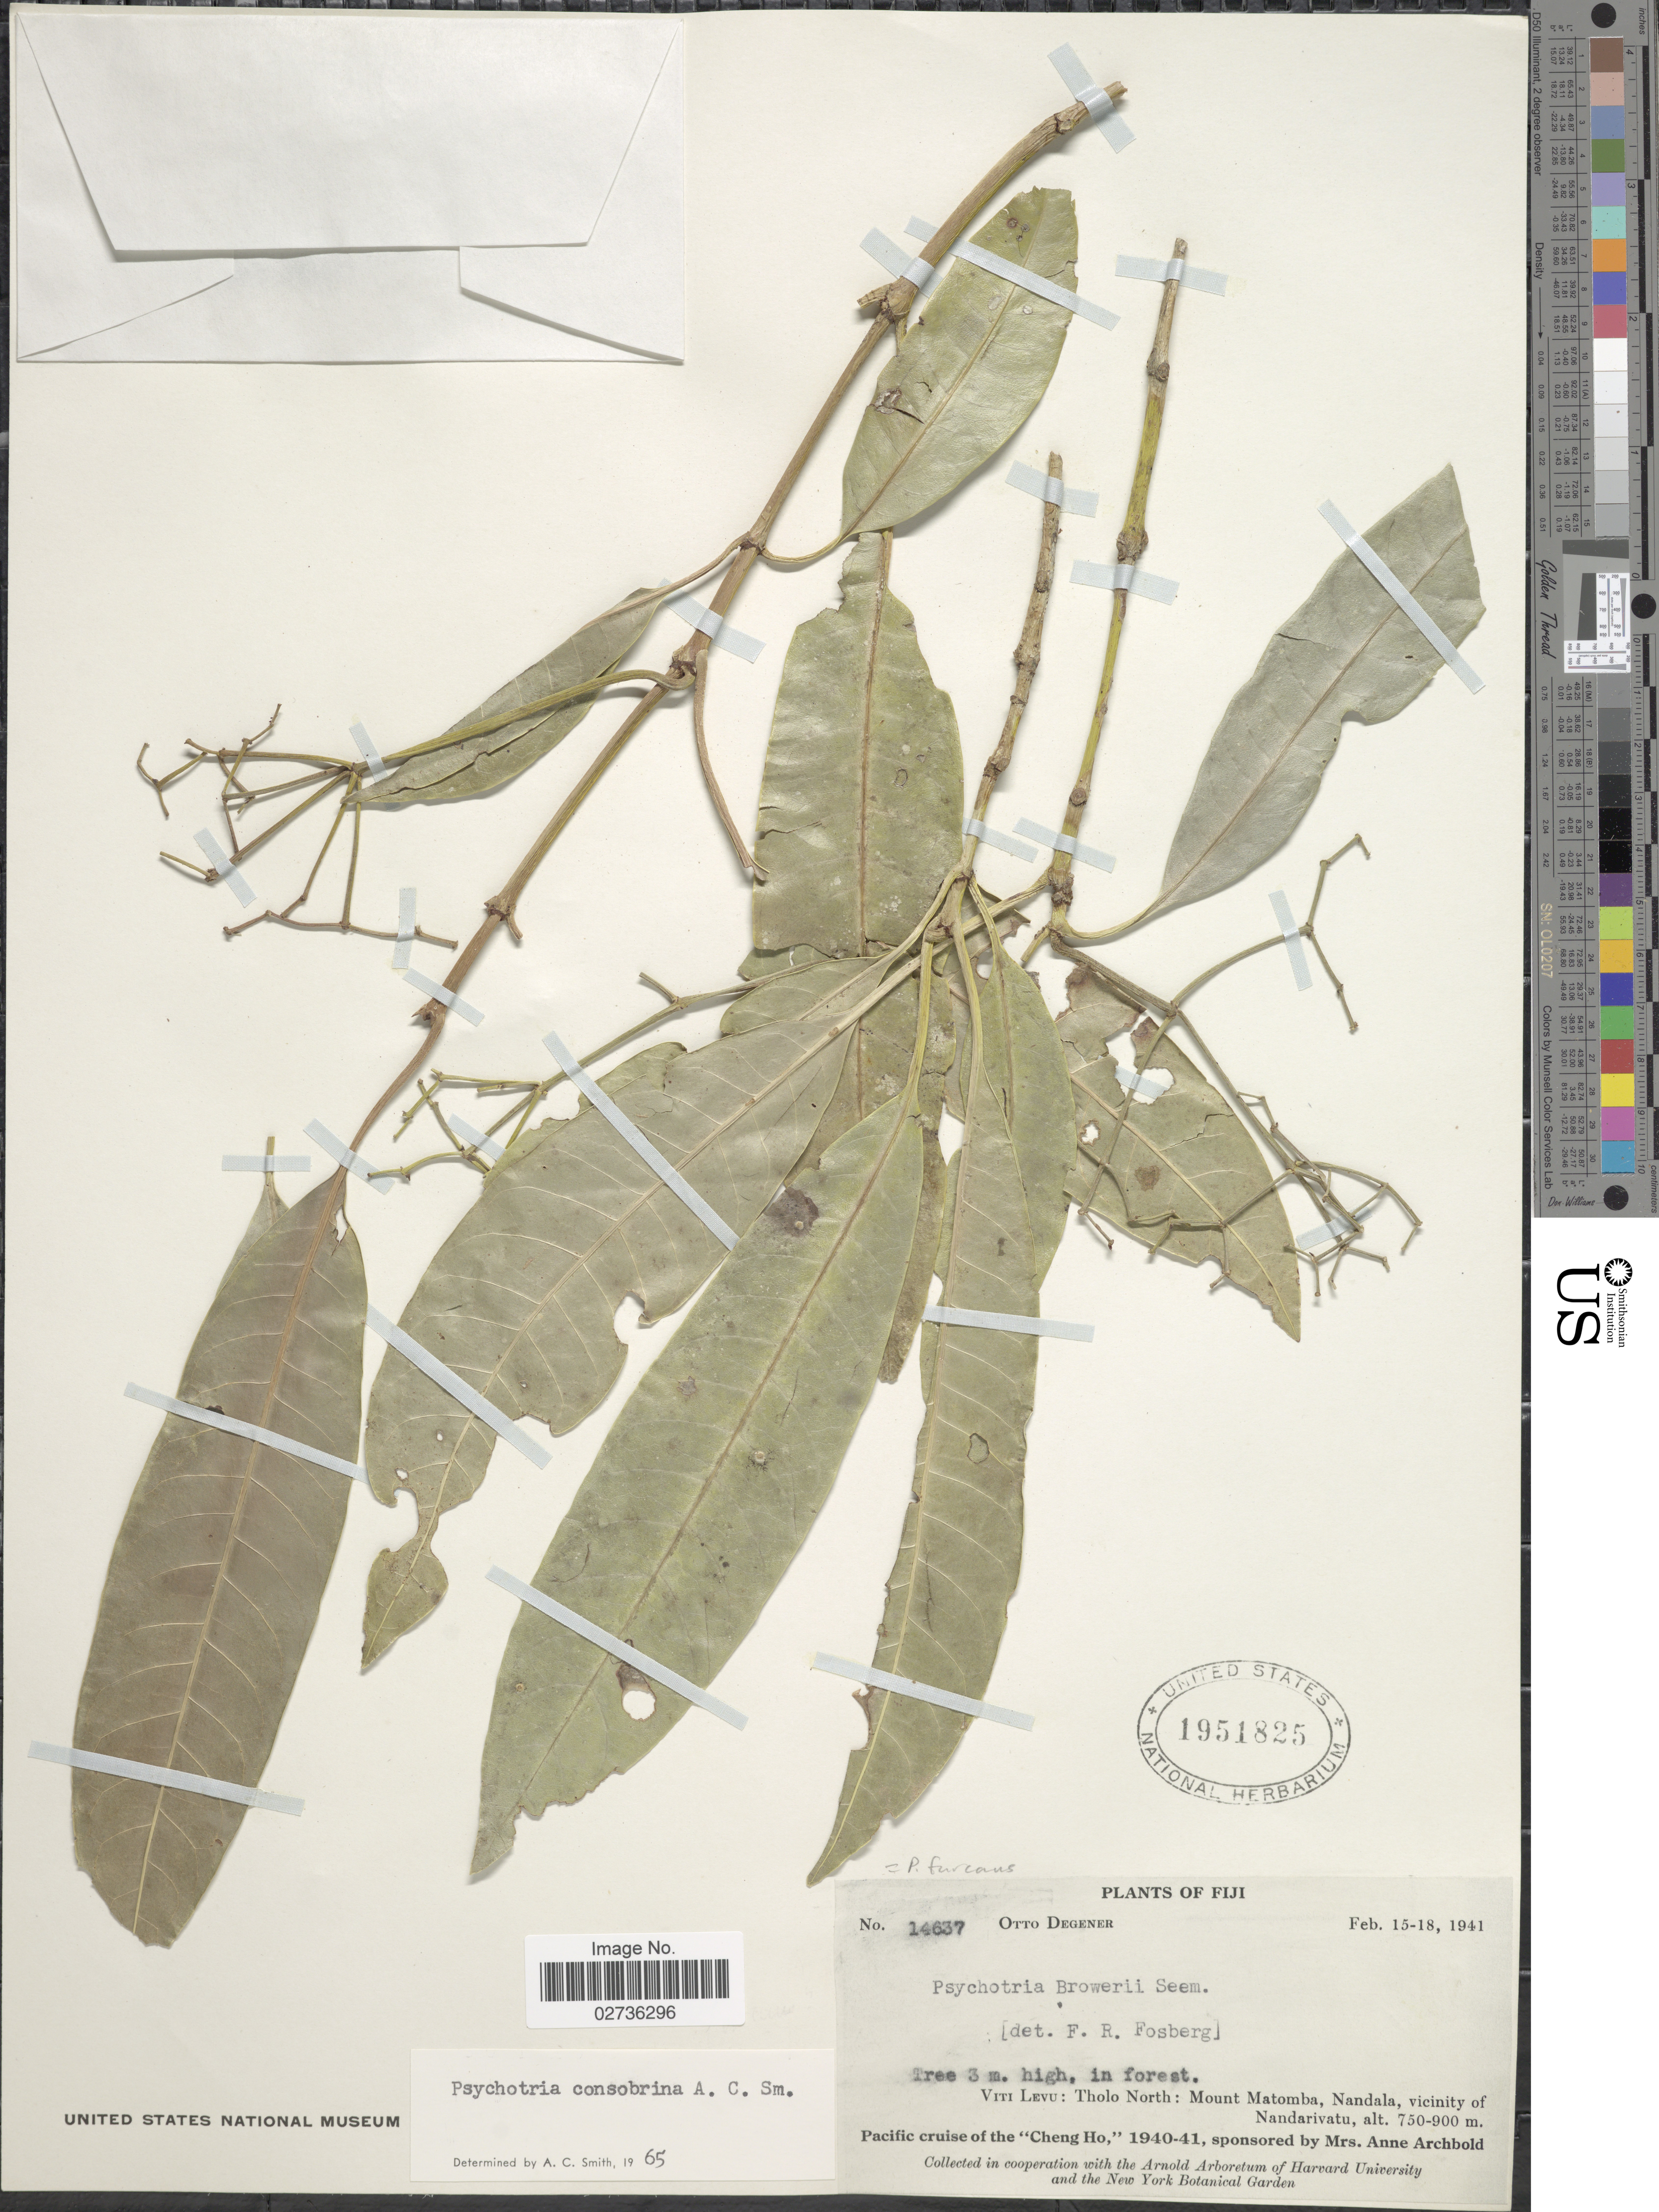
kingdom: Plantae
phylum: Tracheophyta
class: Magnoliopsida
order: Gentianales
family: Rubiaceae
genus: Psychotria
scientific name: Psychotria furcans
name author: Fosberg in A.C. Sm.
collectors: O. Degener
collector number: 14637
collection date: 1941-02-15/1941-02-18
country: Fiji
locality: In forest. Viti Levu: Tholo North: Mount Matomba, Nandala, vicinity of Nandarivatu.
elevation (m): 750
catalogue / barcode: US 1951825